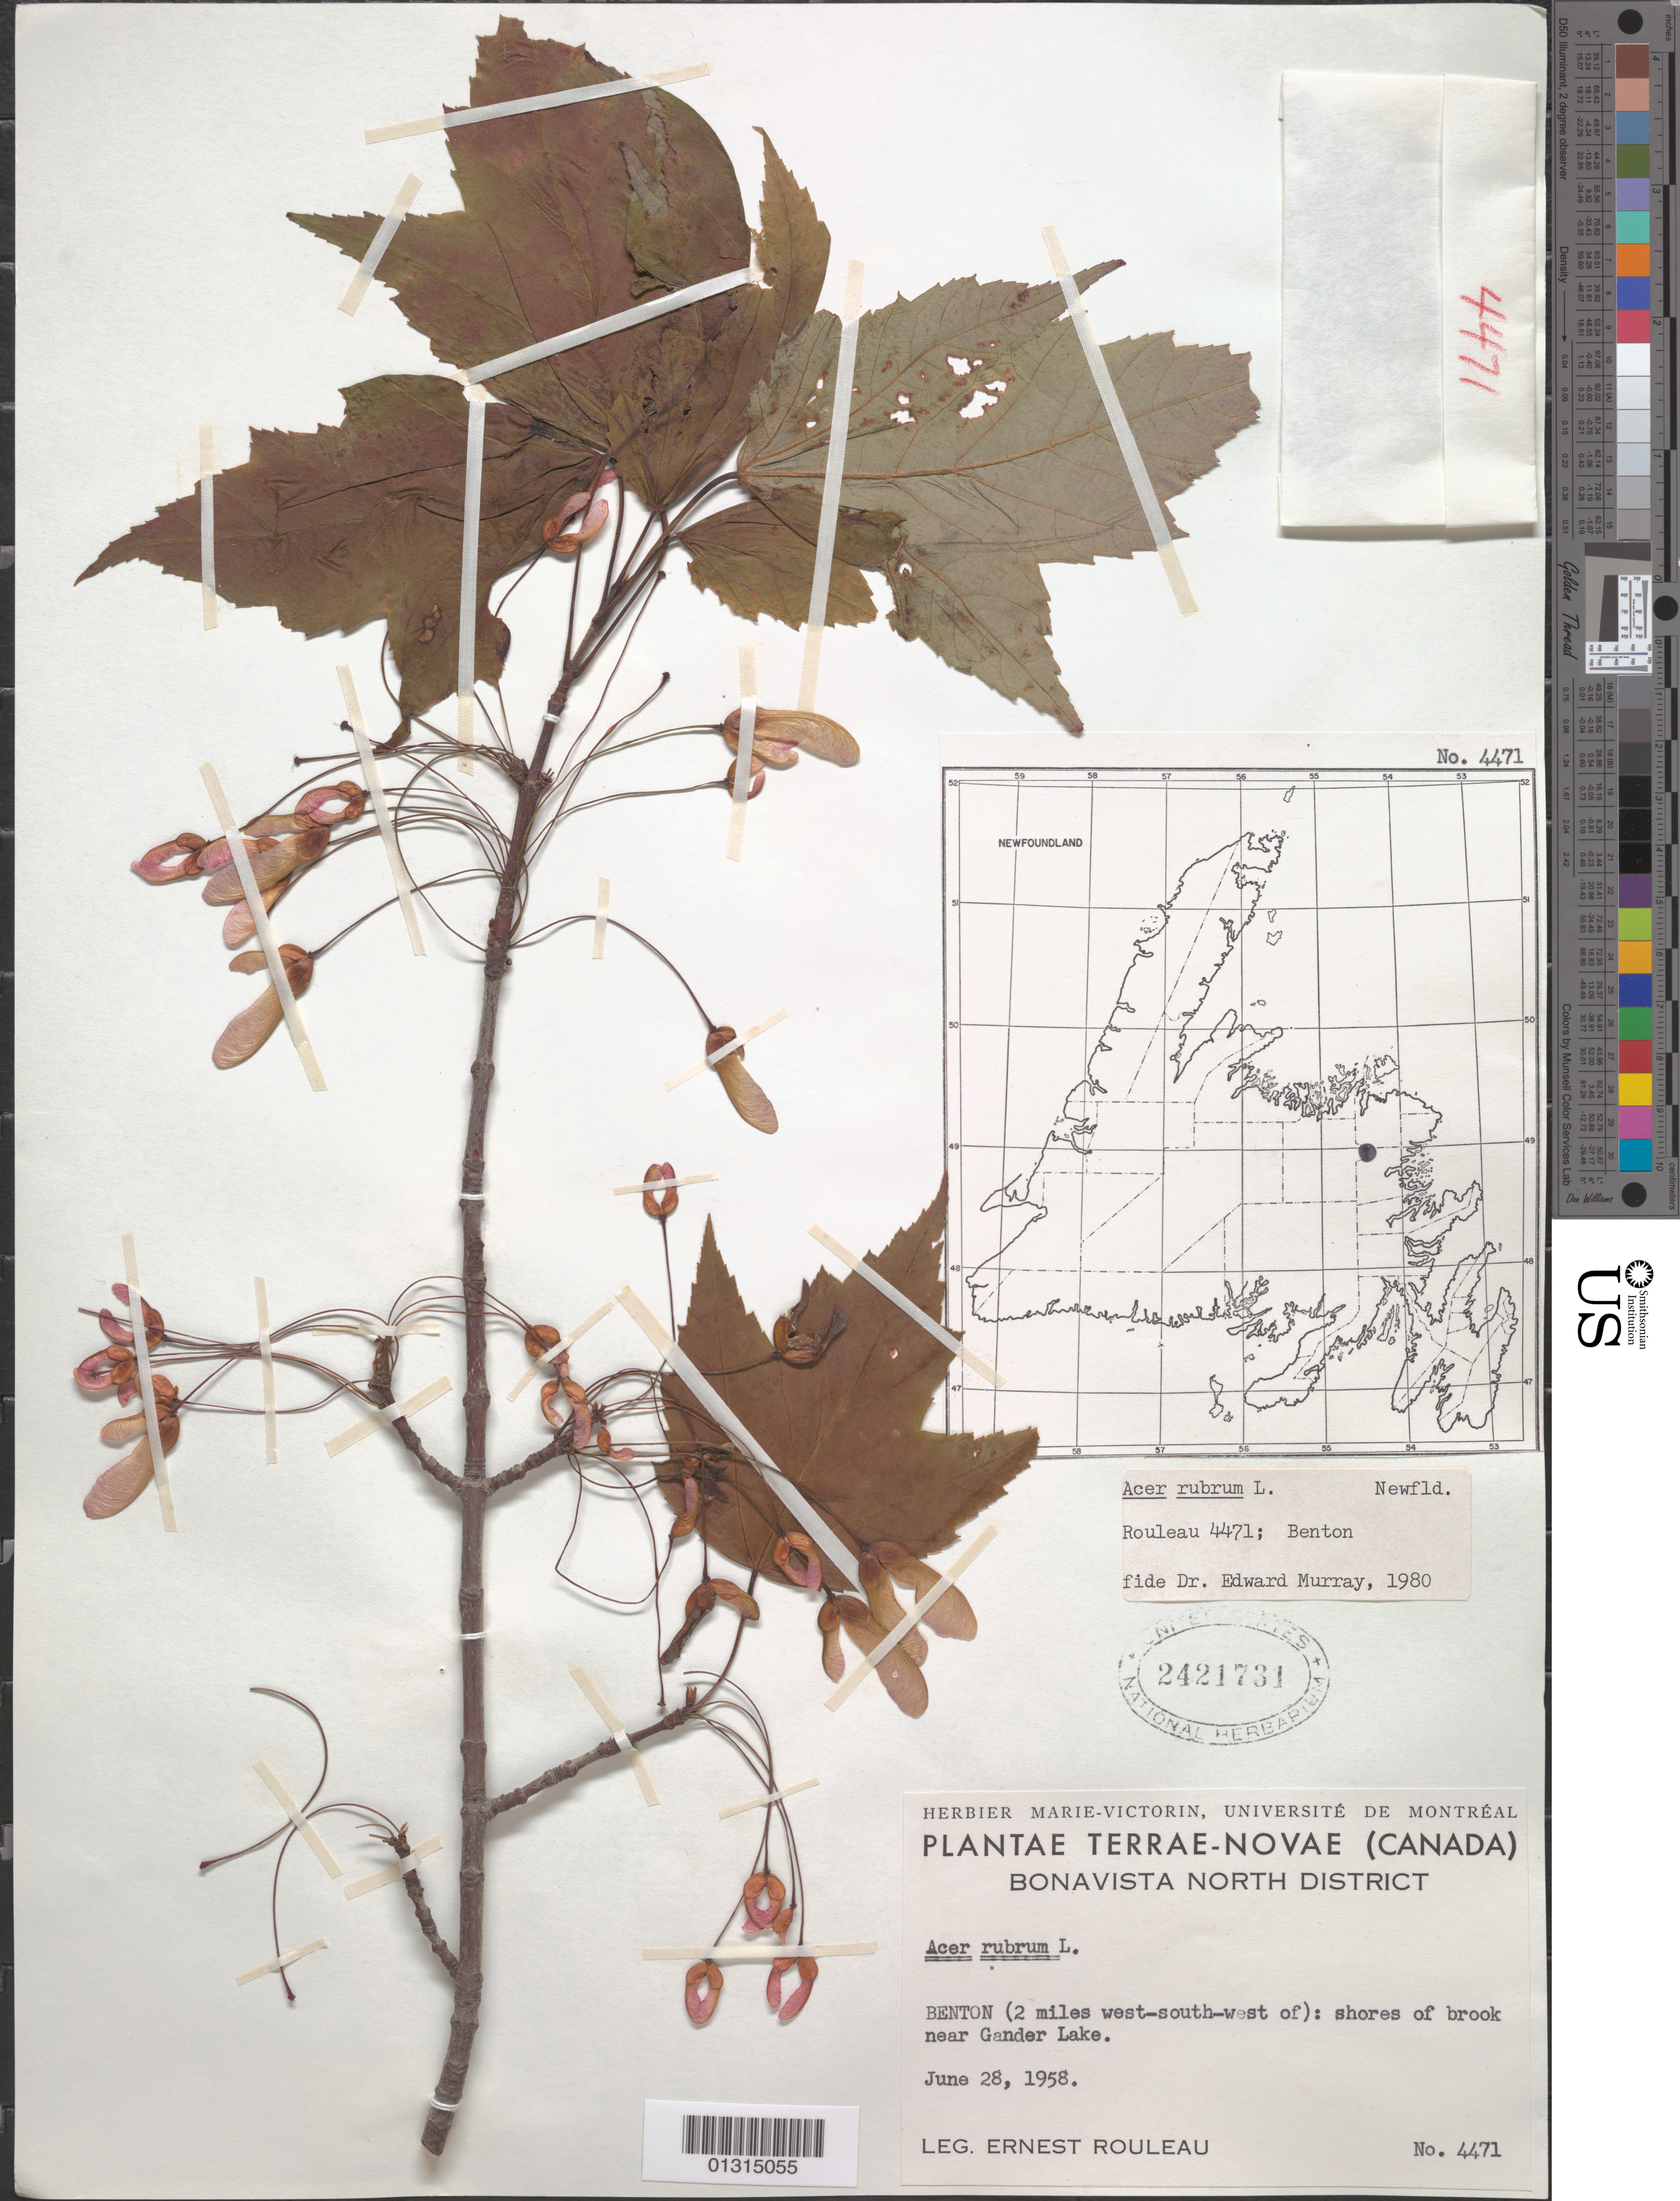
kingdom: Plantae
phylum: Tracheophyta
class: Magnoliopsida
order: Sapindales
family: Sapindaceae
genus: Acer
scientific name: Acer rubrum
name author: L.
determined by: Murray, Edward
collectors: E. Rouleau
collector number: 4471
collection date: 1958-06-28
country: Canada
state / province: Newfoundland and Labrador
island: Newfoundland Island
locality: Bonavista North District, 2 miles WSW of Benton, near Gander Lake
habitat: Shores of brook near lake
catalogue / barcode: US 2421731